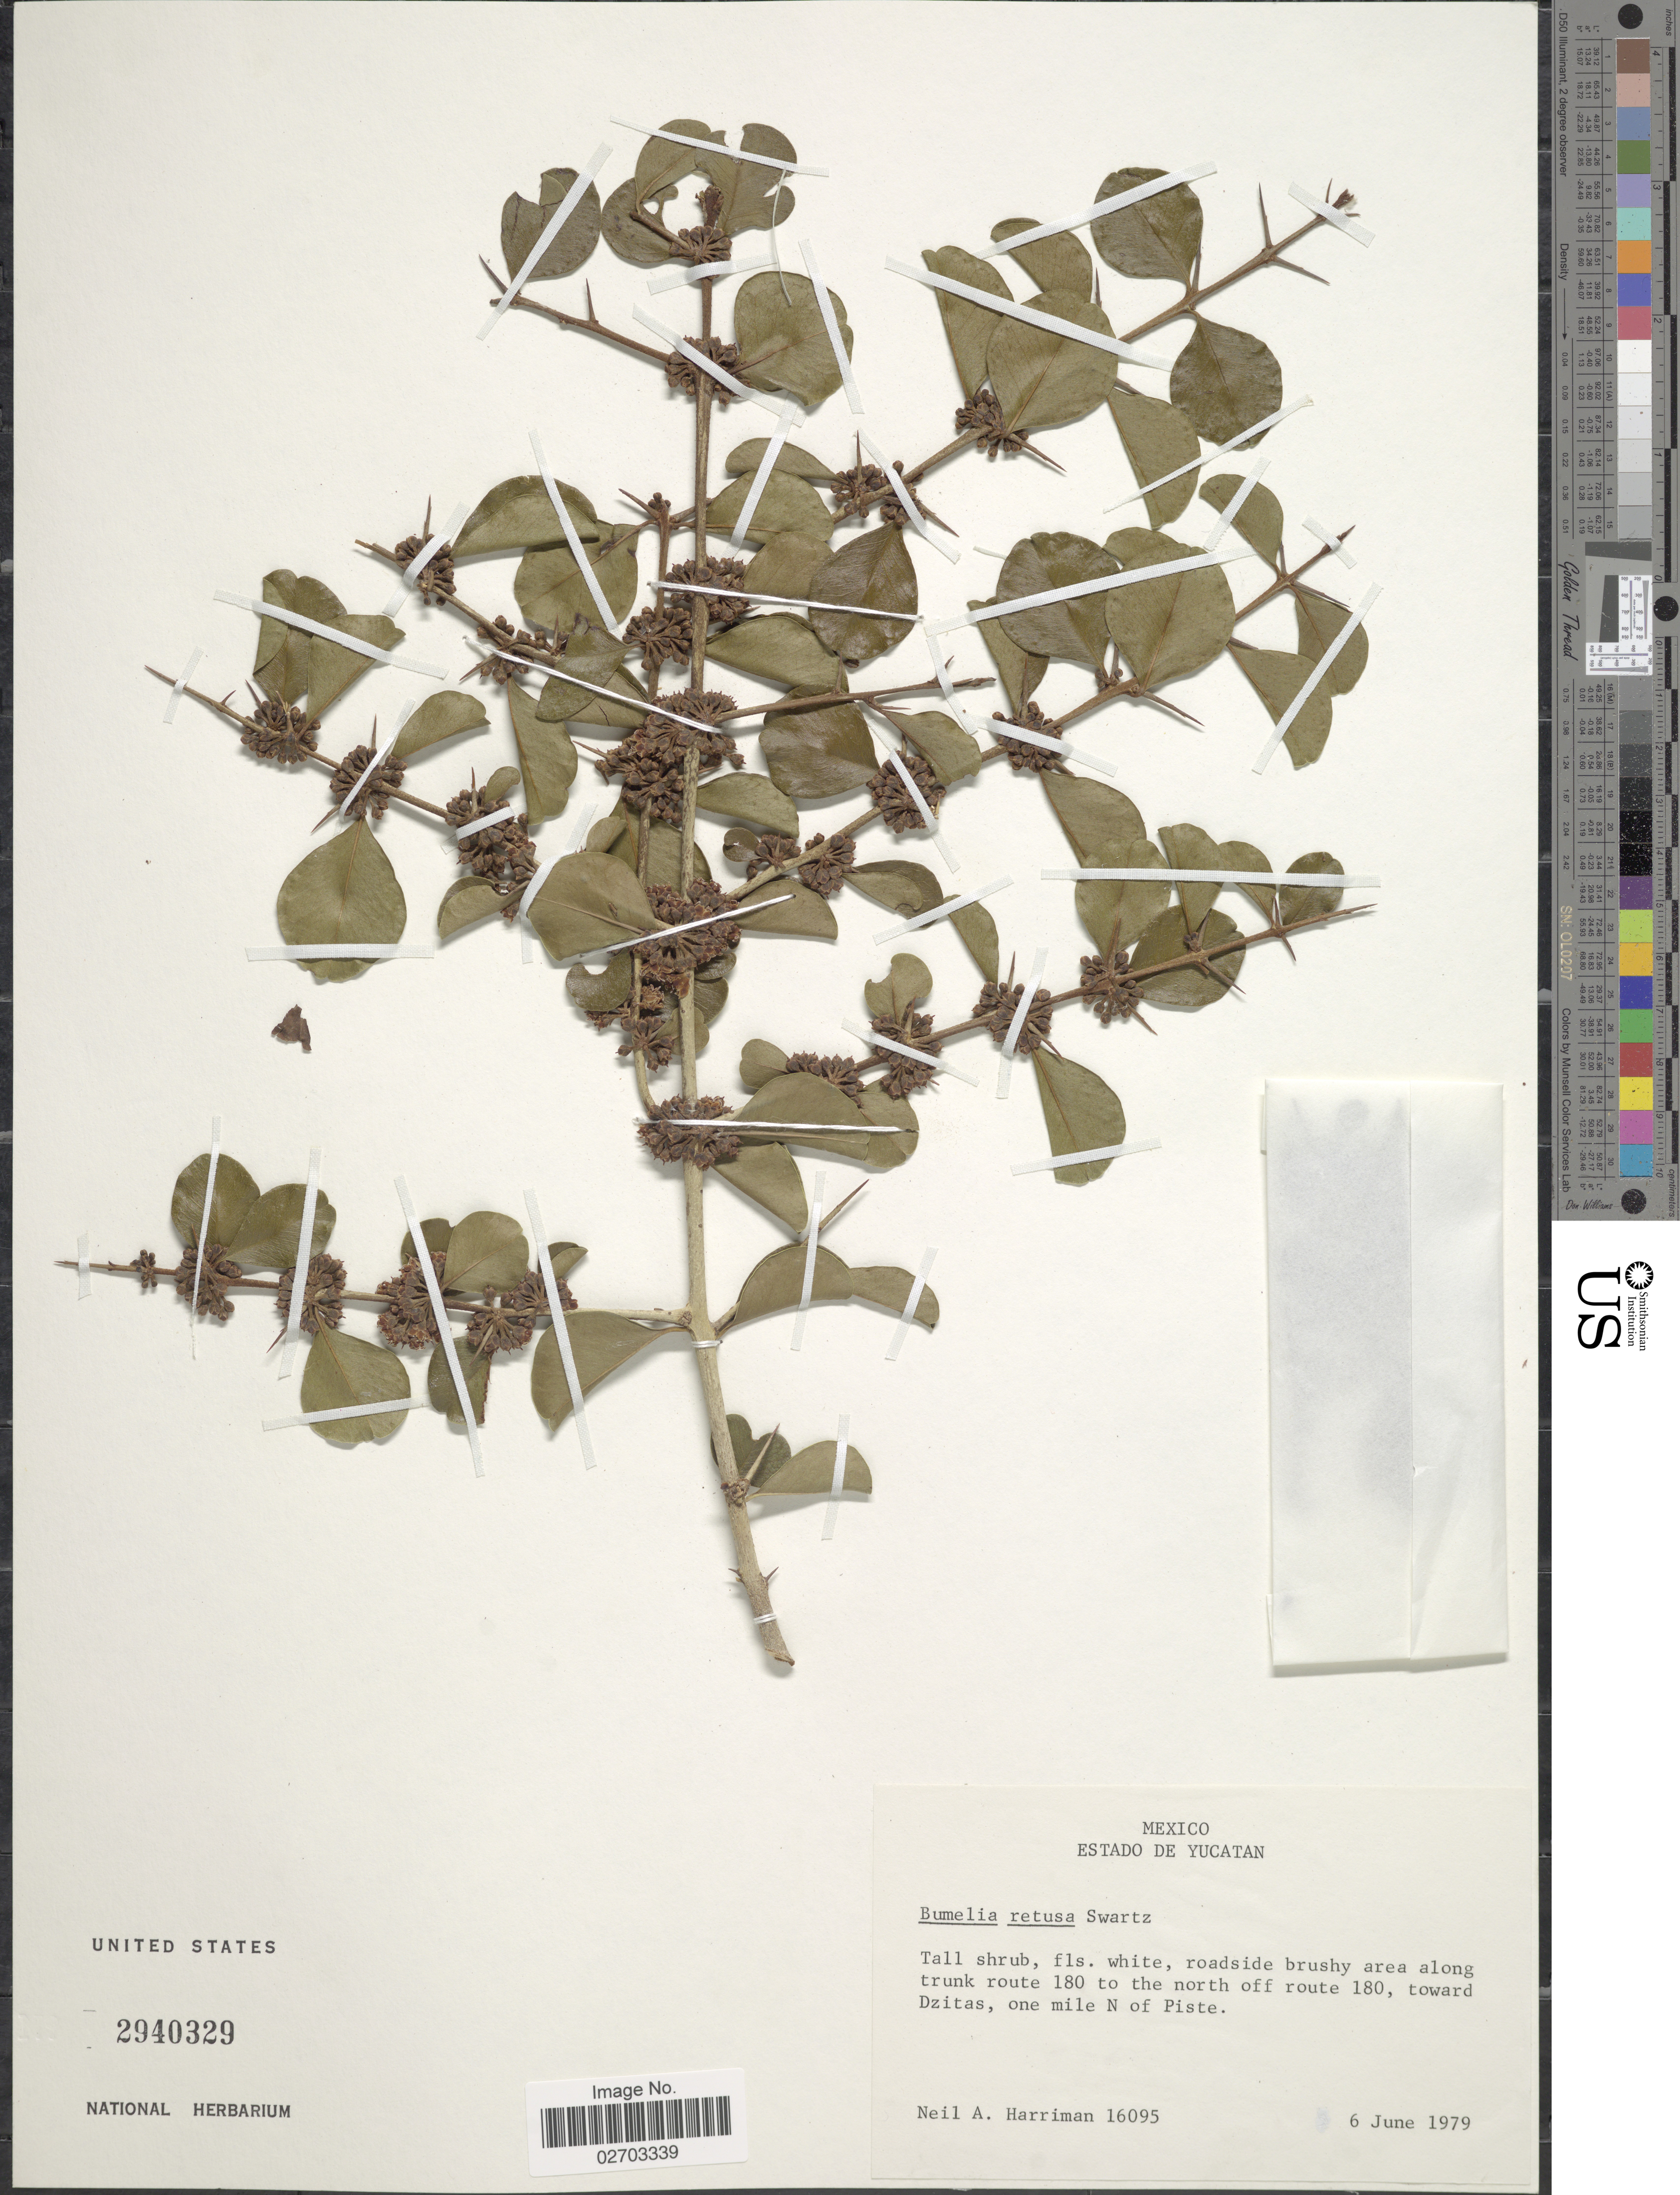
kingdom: Plantae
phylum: Tracheophyta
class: Magnoliopsida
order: Ericales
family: Sapotaceae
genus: Sideroxylon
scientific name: Sideroxylon americanum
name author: (Mill.) T.D. Penn.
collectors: N. A. Harriman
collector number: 16095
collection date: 1979-06-06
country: Mexico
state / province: Yucatán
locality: Roadside brushy area along trunk route 180 to the north off route 180, toward Dzitas, one mile N of Piste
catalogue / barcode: US 2940329